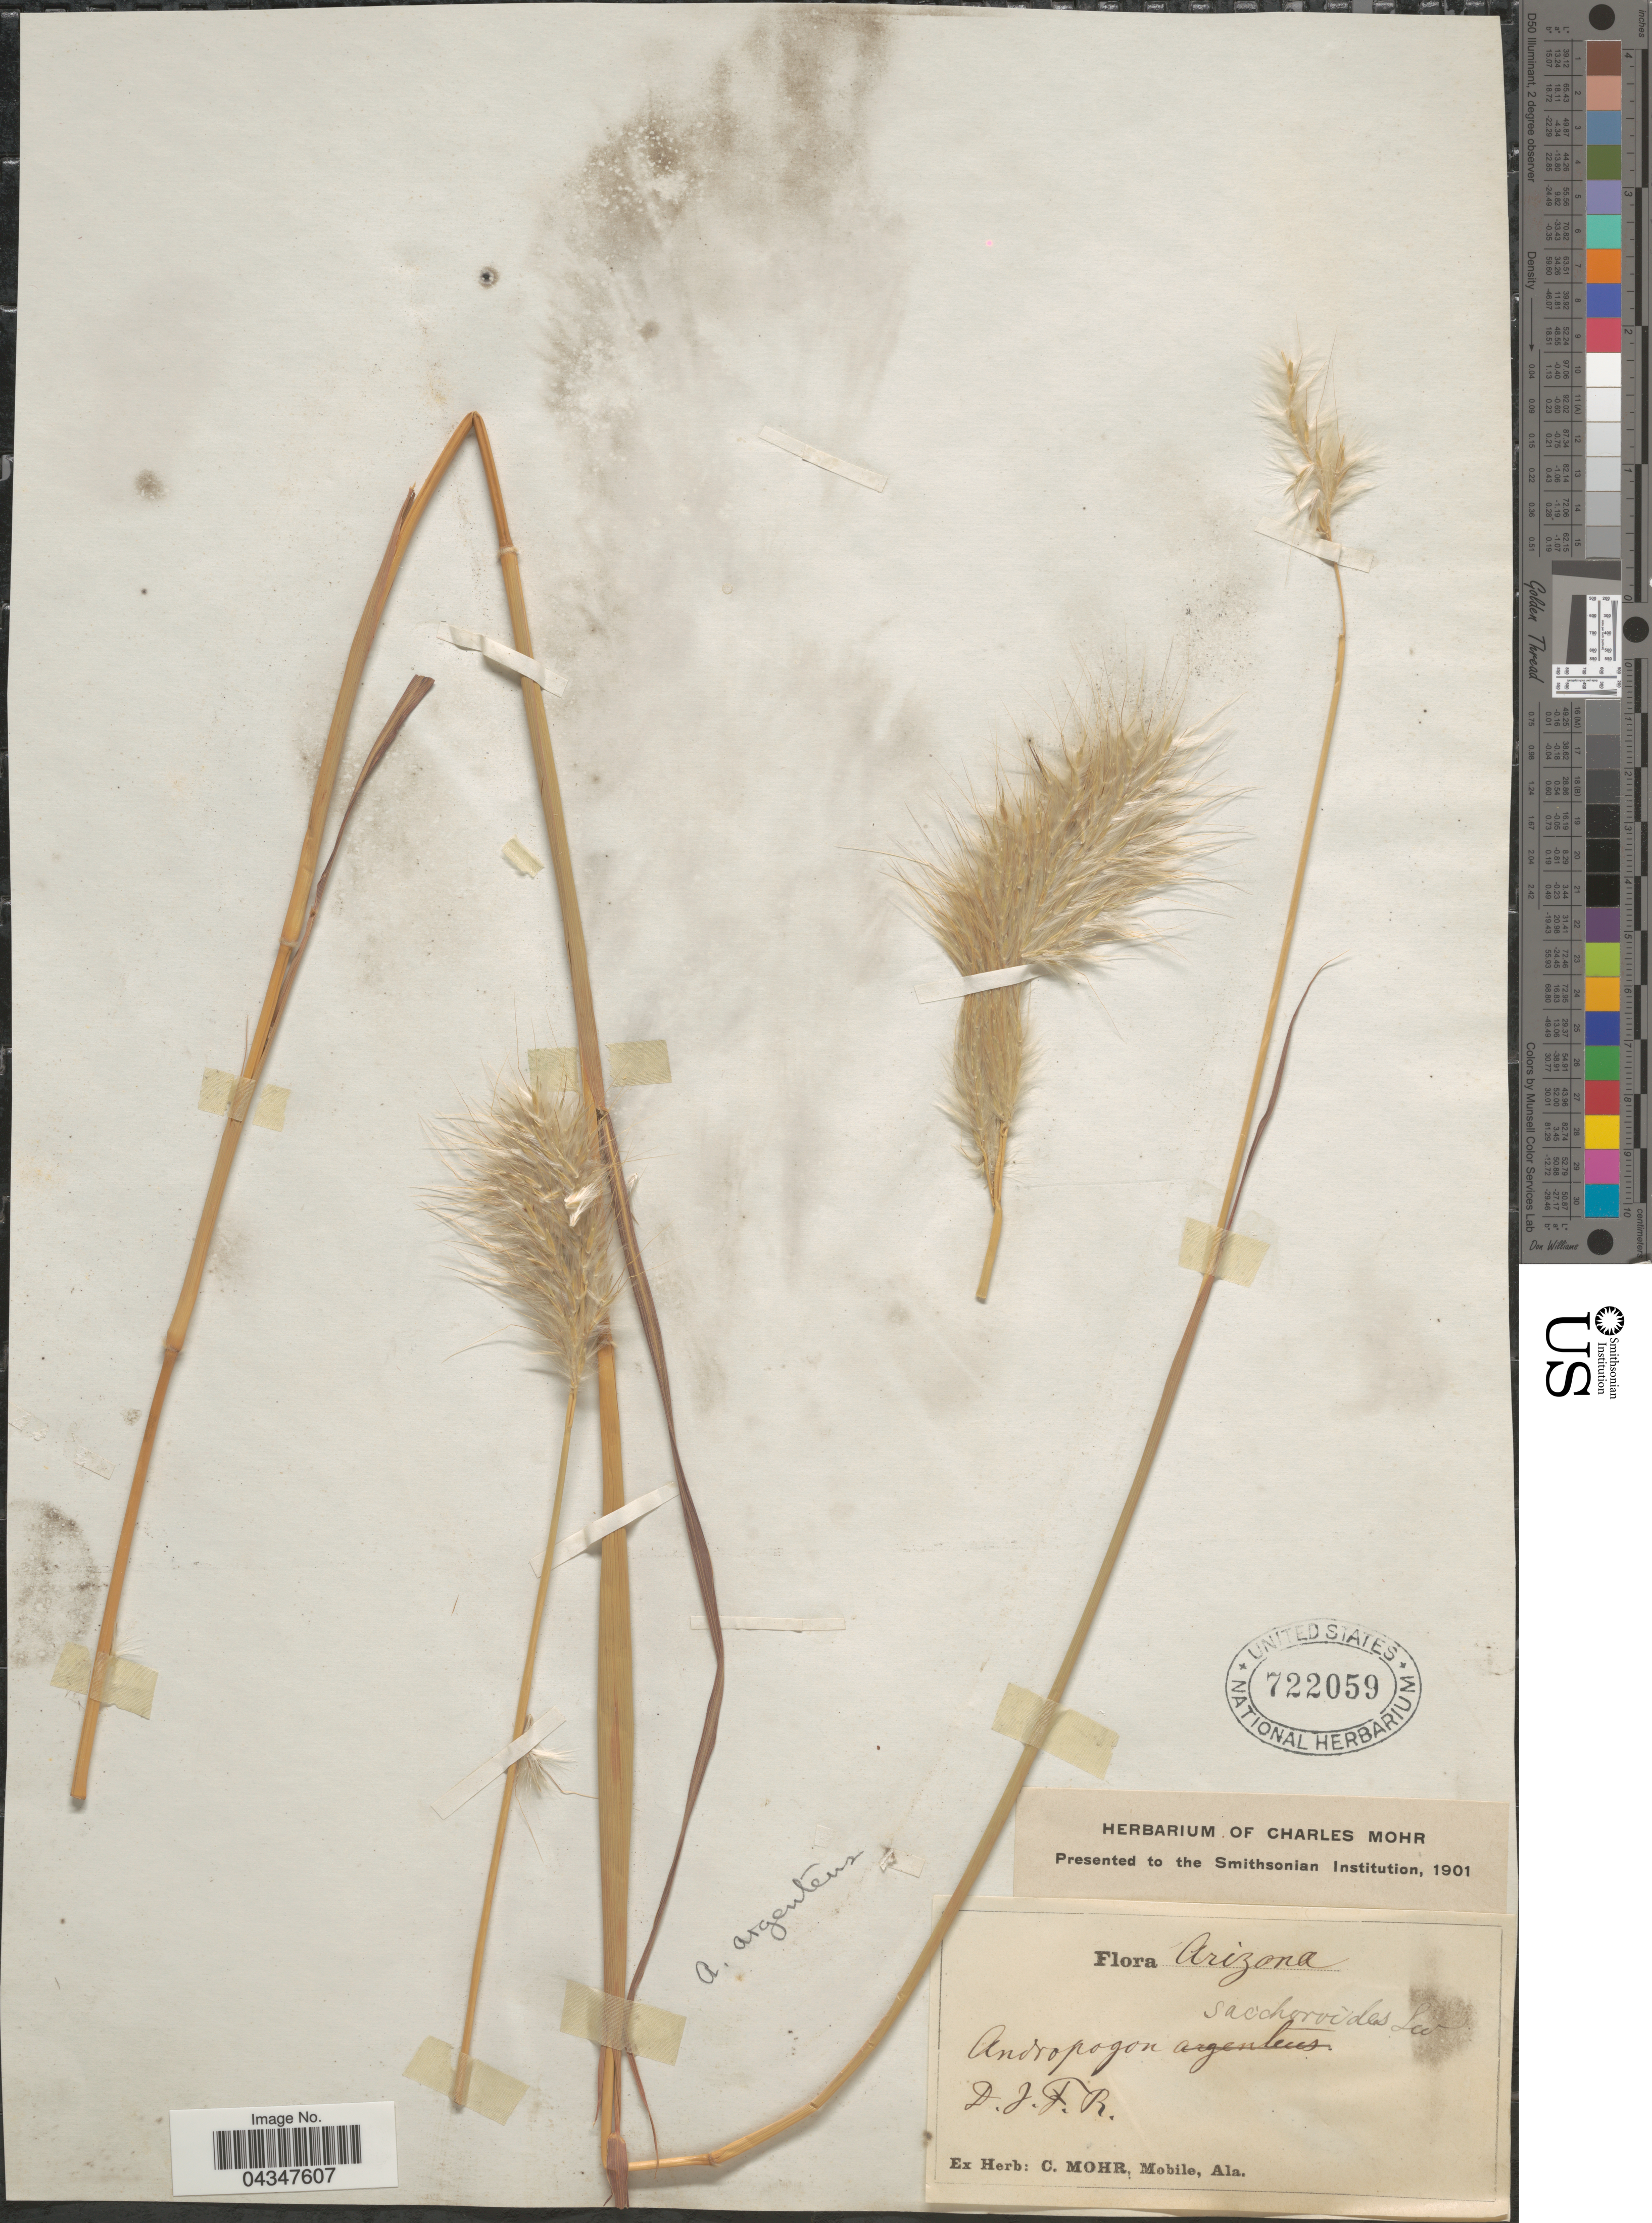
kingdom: Plantae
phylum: Tracheophyta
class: Liliopsida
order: Poales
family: Poaceae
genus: Bothriochloa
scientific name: Bothriochloa barbinodis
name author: (Lag.) Herter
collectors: ex herb. Charles Mohr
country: United States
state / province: Arizona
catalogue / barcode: US 722059